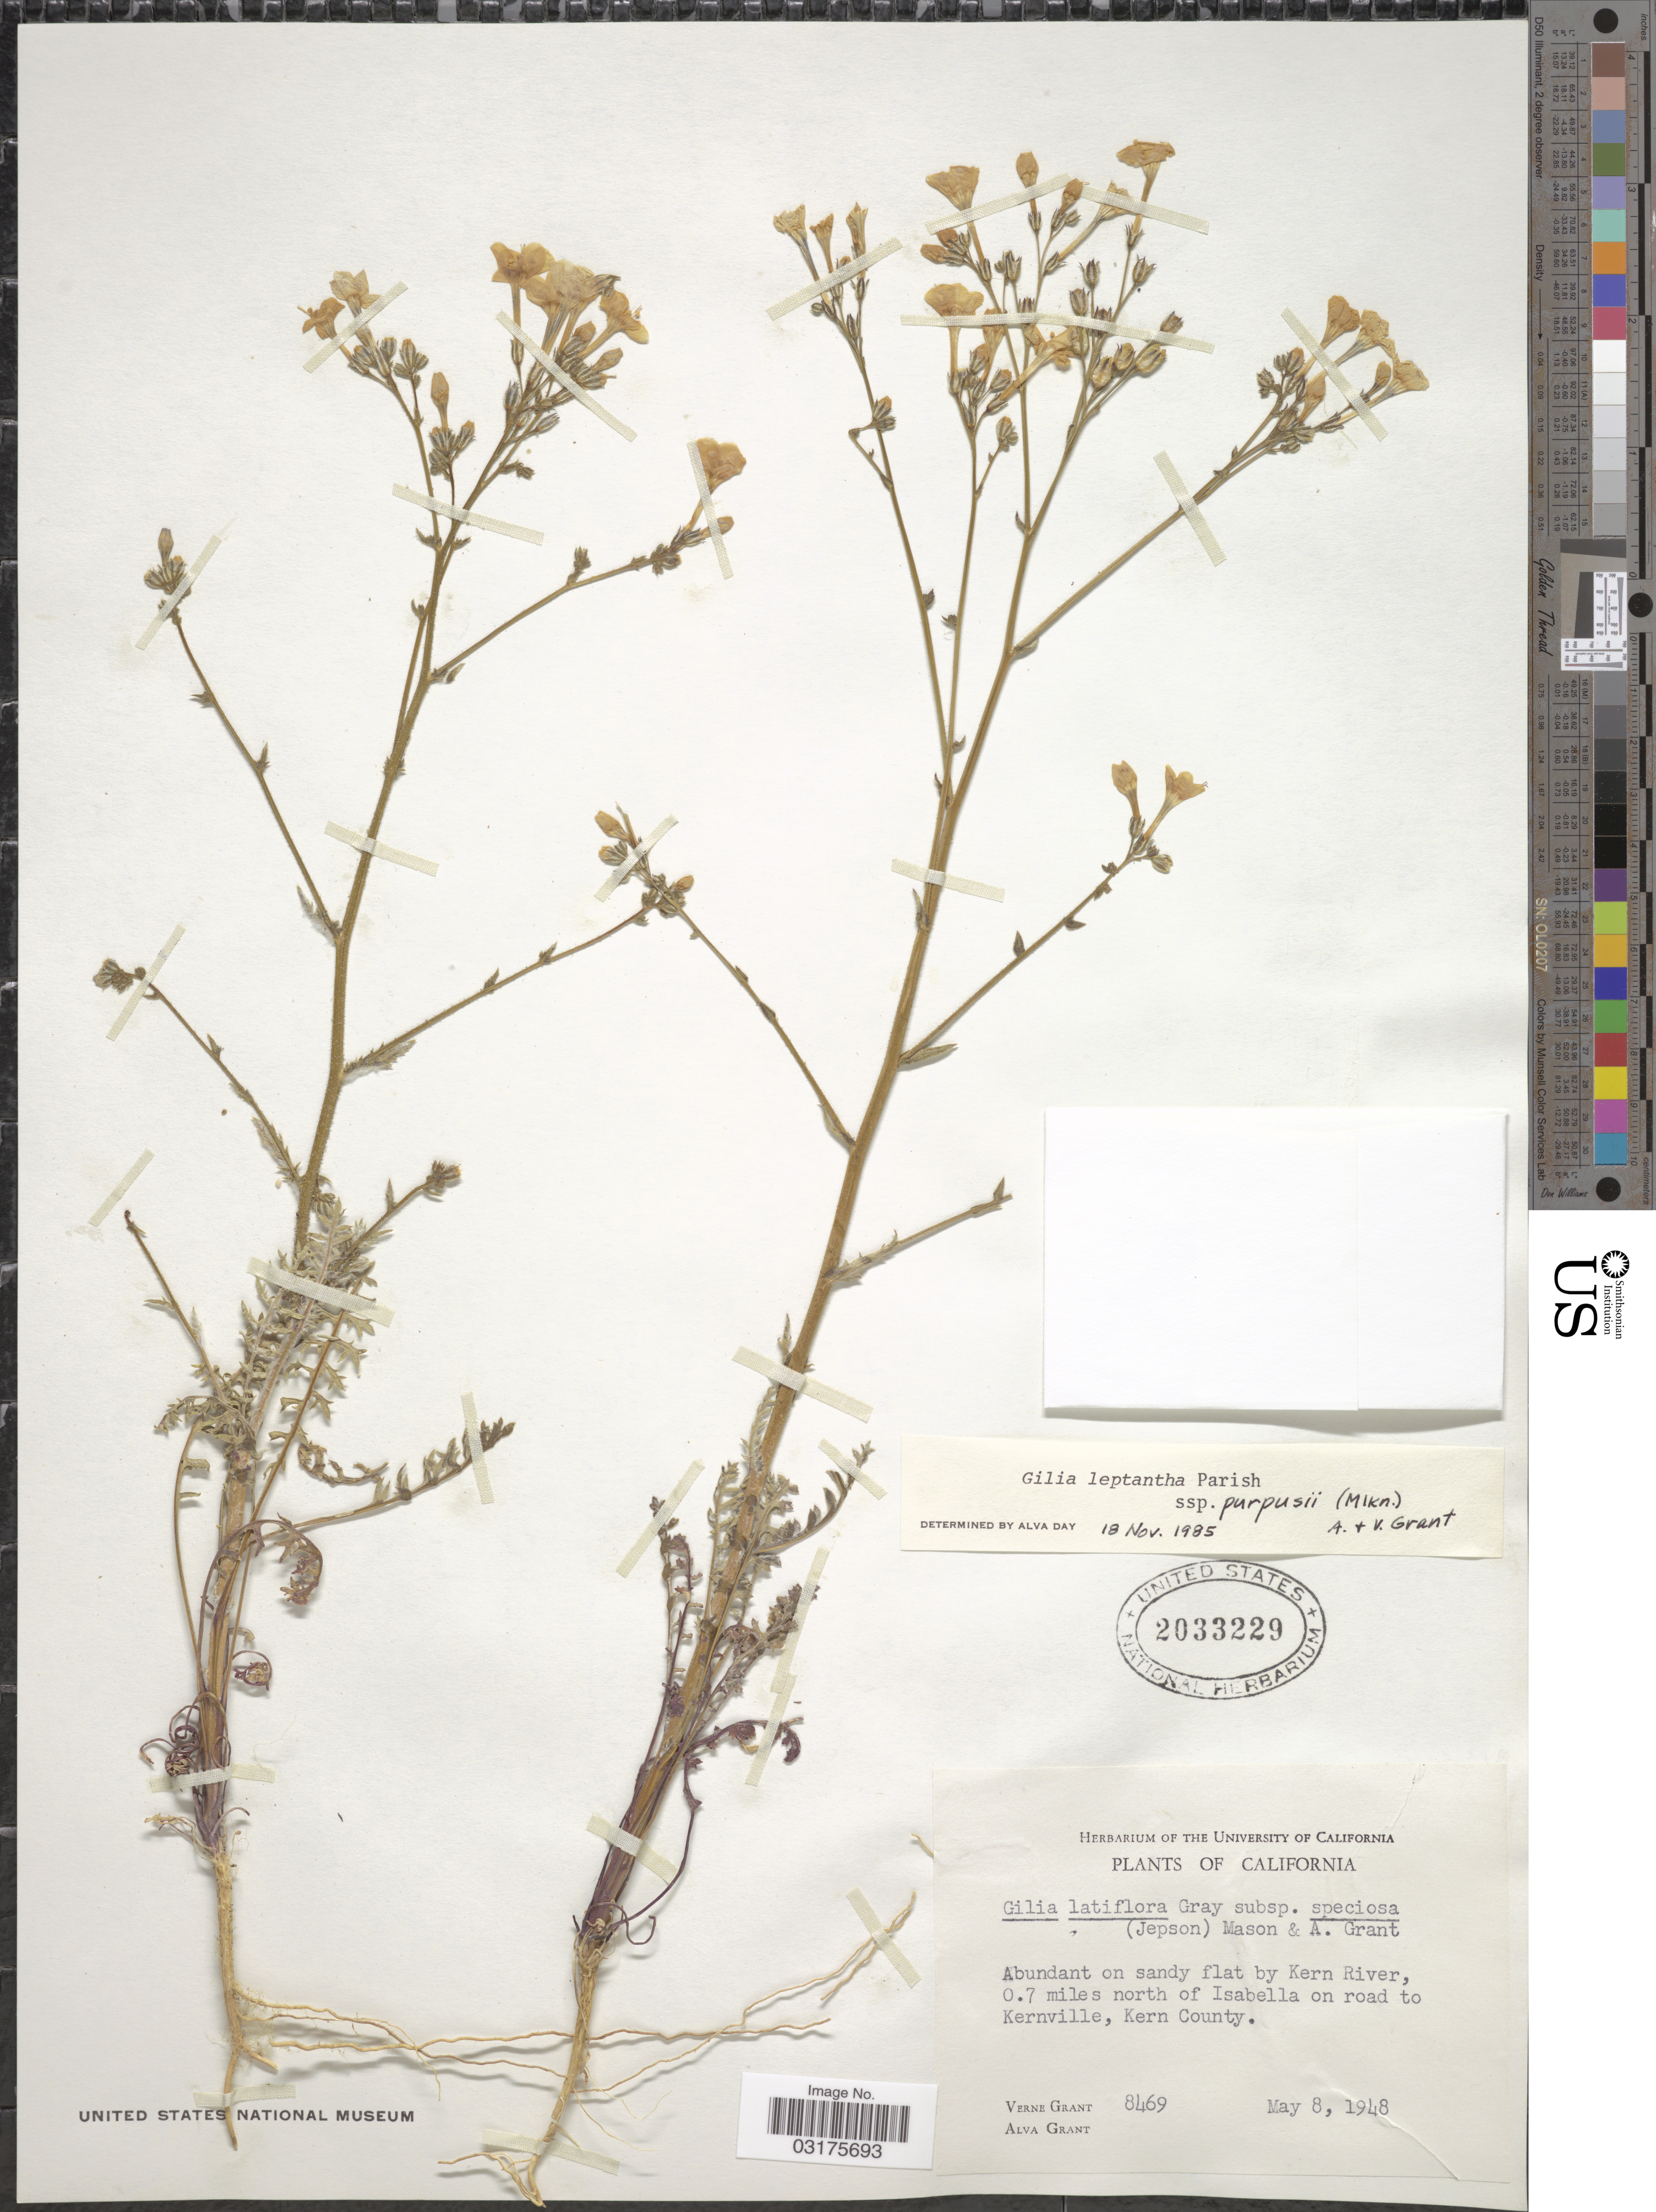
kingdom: Plantae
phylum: Tracheophyta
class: Magnoliopsida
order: Ericales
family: Polemoniaceae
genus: Gilia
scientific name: Gilia leptantha subsp. purpusii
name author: (Milliken) A.D. Grant & V.E. Grant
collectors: V. Grant & A. Grant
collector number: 8469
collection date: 1948-05-08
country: United States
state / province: California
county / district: Kern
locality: Abundant on sandy flat by Kern River, 0.7 miles north of Isabella on road to Kernville, Kern County.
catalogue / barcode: US 2033229